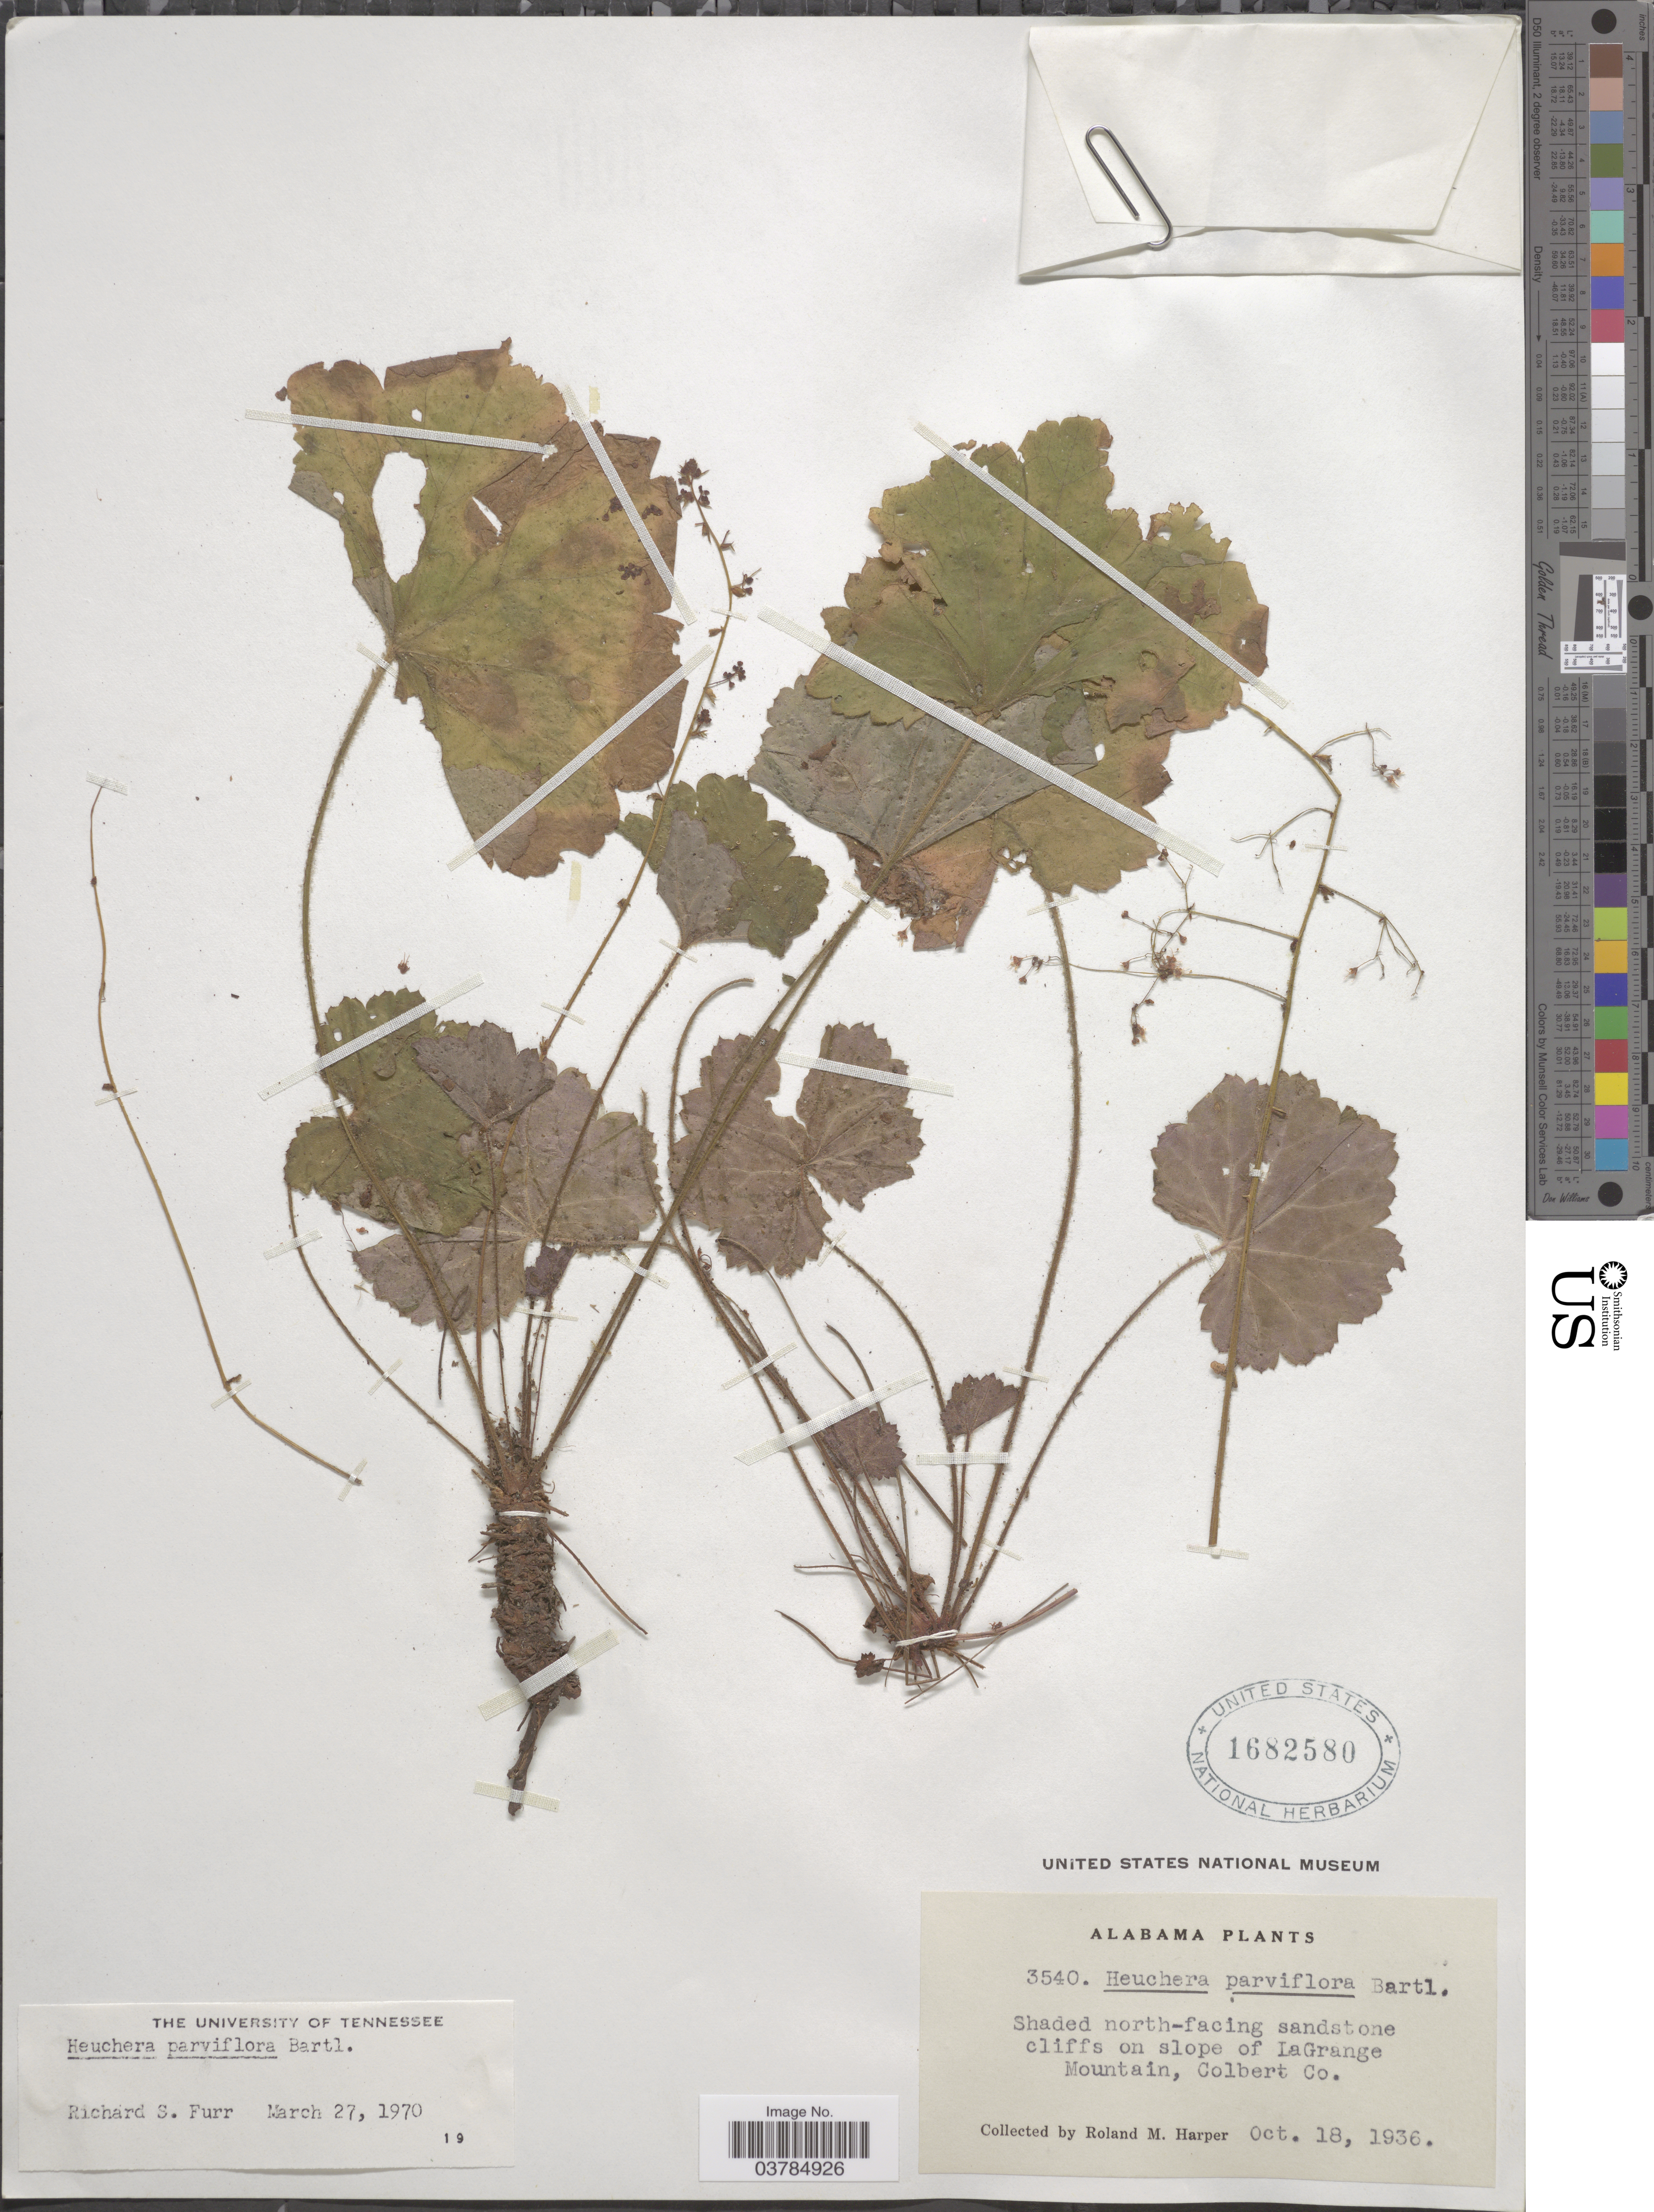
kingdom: Plantae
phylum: Tracheophyta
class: Magnoliopsida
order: Saxifragales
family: Saxifragaceae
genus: Heuchera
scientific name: Heuchera parviflora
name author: Bartl.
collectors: R. M. Harper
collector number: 3540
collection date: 1936-10-18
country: United States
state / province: Alabama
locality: Shaded north-facing sandstone cliffs on slope of LaGrange Mountain, Colbert Co.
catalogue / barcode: US 1682580